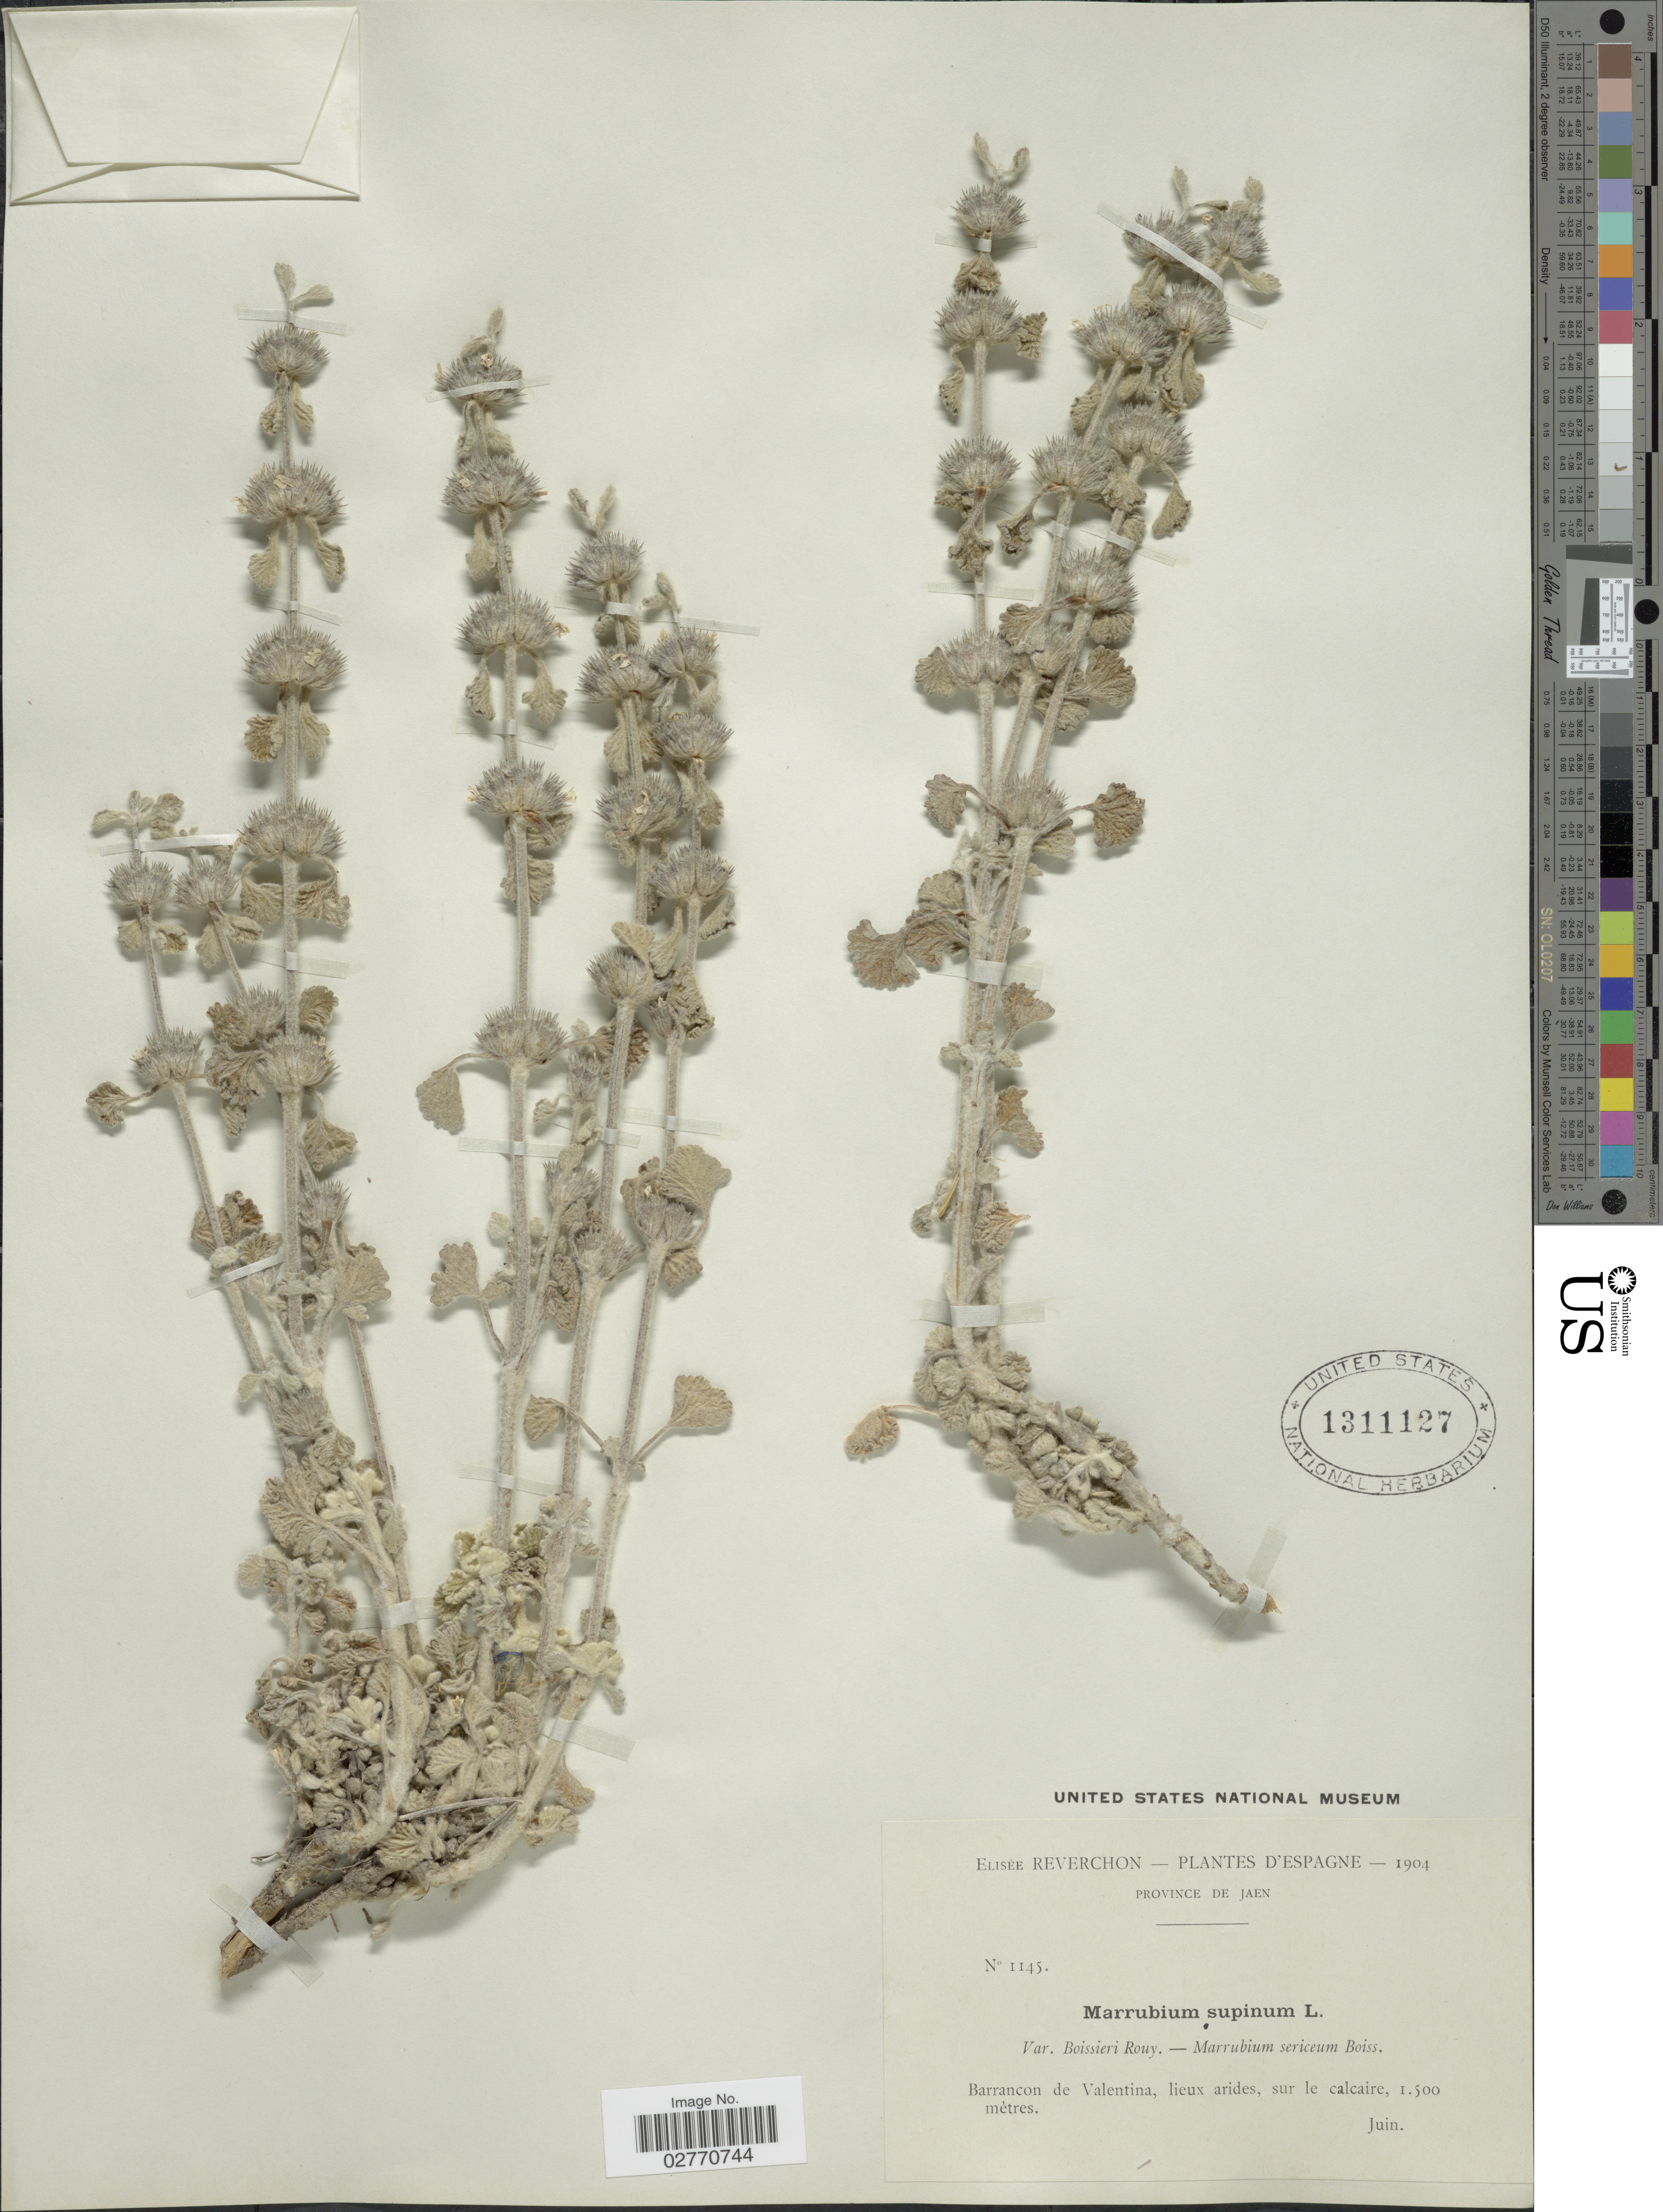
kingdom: Plantae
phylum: Tracheophyta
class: Magnoliopsida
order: Lamiales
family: Lamiaceae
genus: Marrubium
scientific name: Marrubium supinum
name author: L.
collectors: E. Reverchon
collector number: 1145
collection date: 1904-06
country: Spain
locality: Espagne. Province de Jaen, Barrancon de Valentina.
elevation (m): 1500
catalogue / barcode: US 1311127